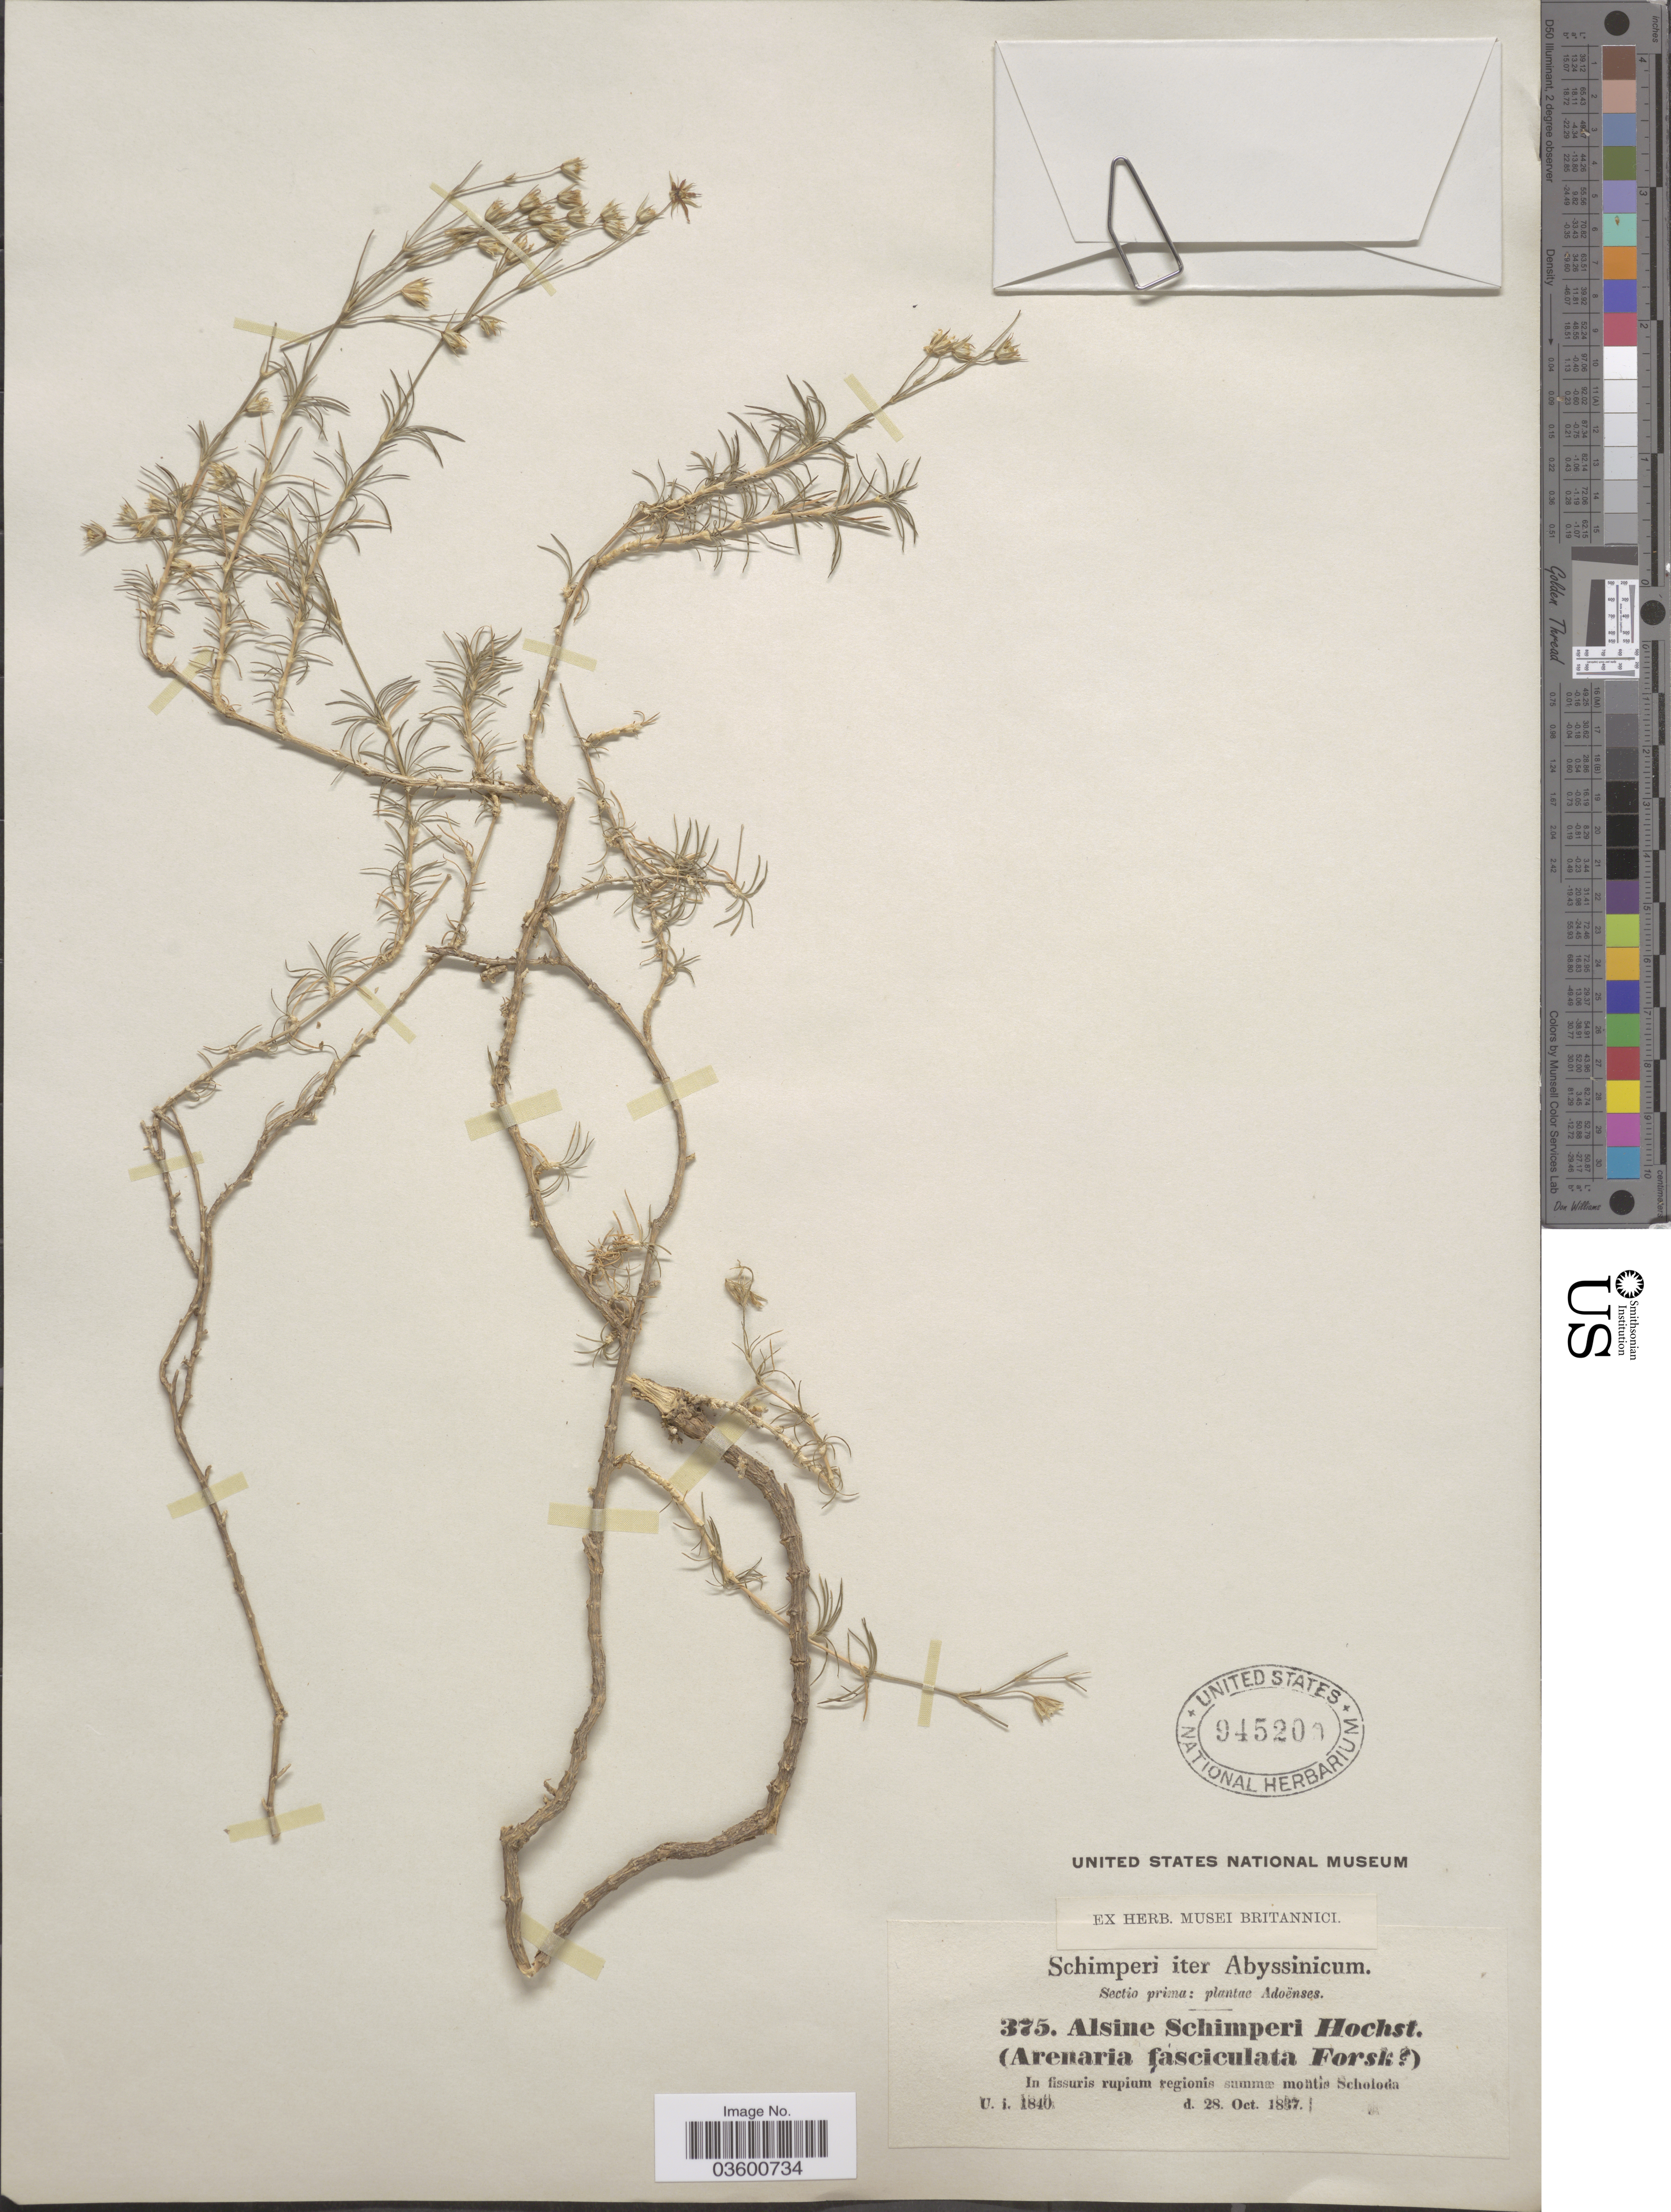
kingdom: Plantae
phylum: Tracheophyta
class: Magnoliopsida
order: Caryophyllales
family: Caryophyllaceae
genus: Stellaria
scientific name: Stellaria schimperi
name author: Engl.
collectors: -. Schimper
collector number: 375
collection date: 1837-10-28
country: Ethiopia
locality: Abussinicum. In fissuris rupium regionis summæ montis Scholoda.